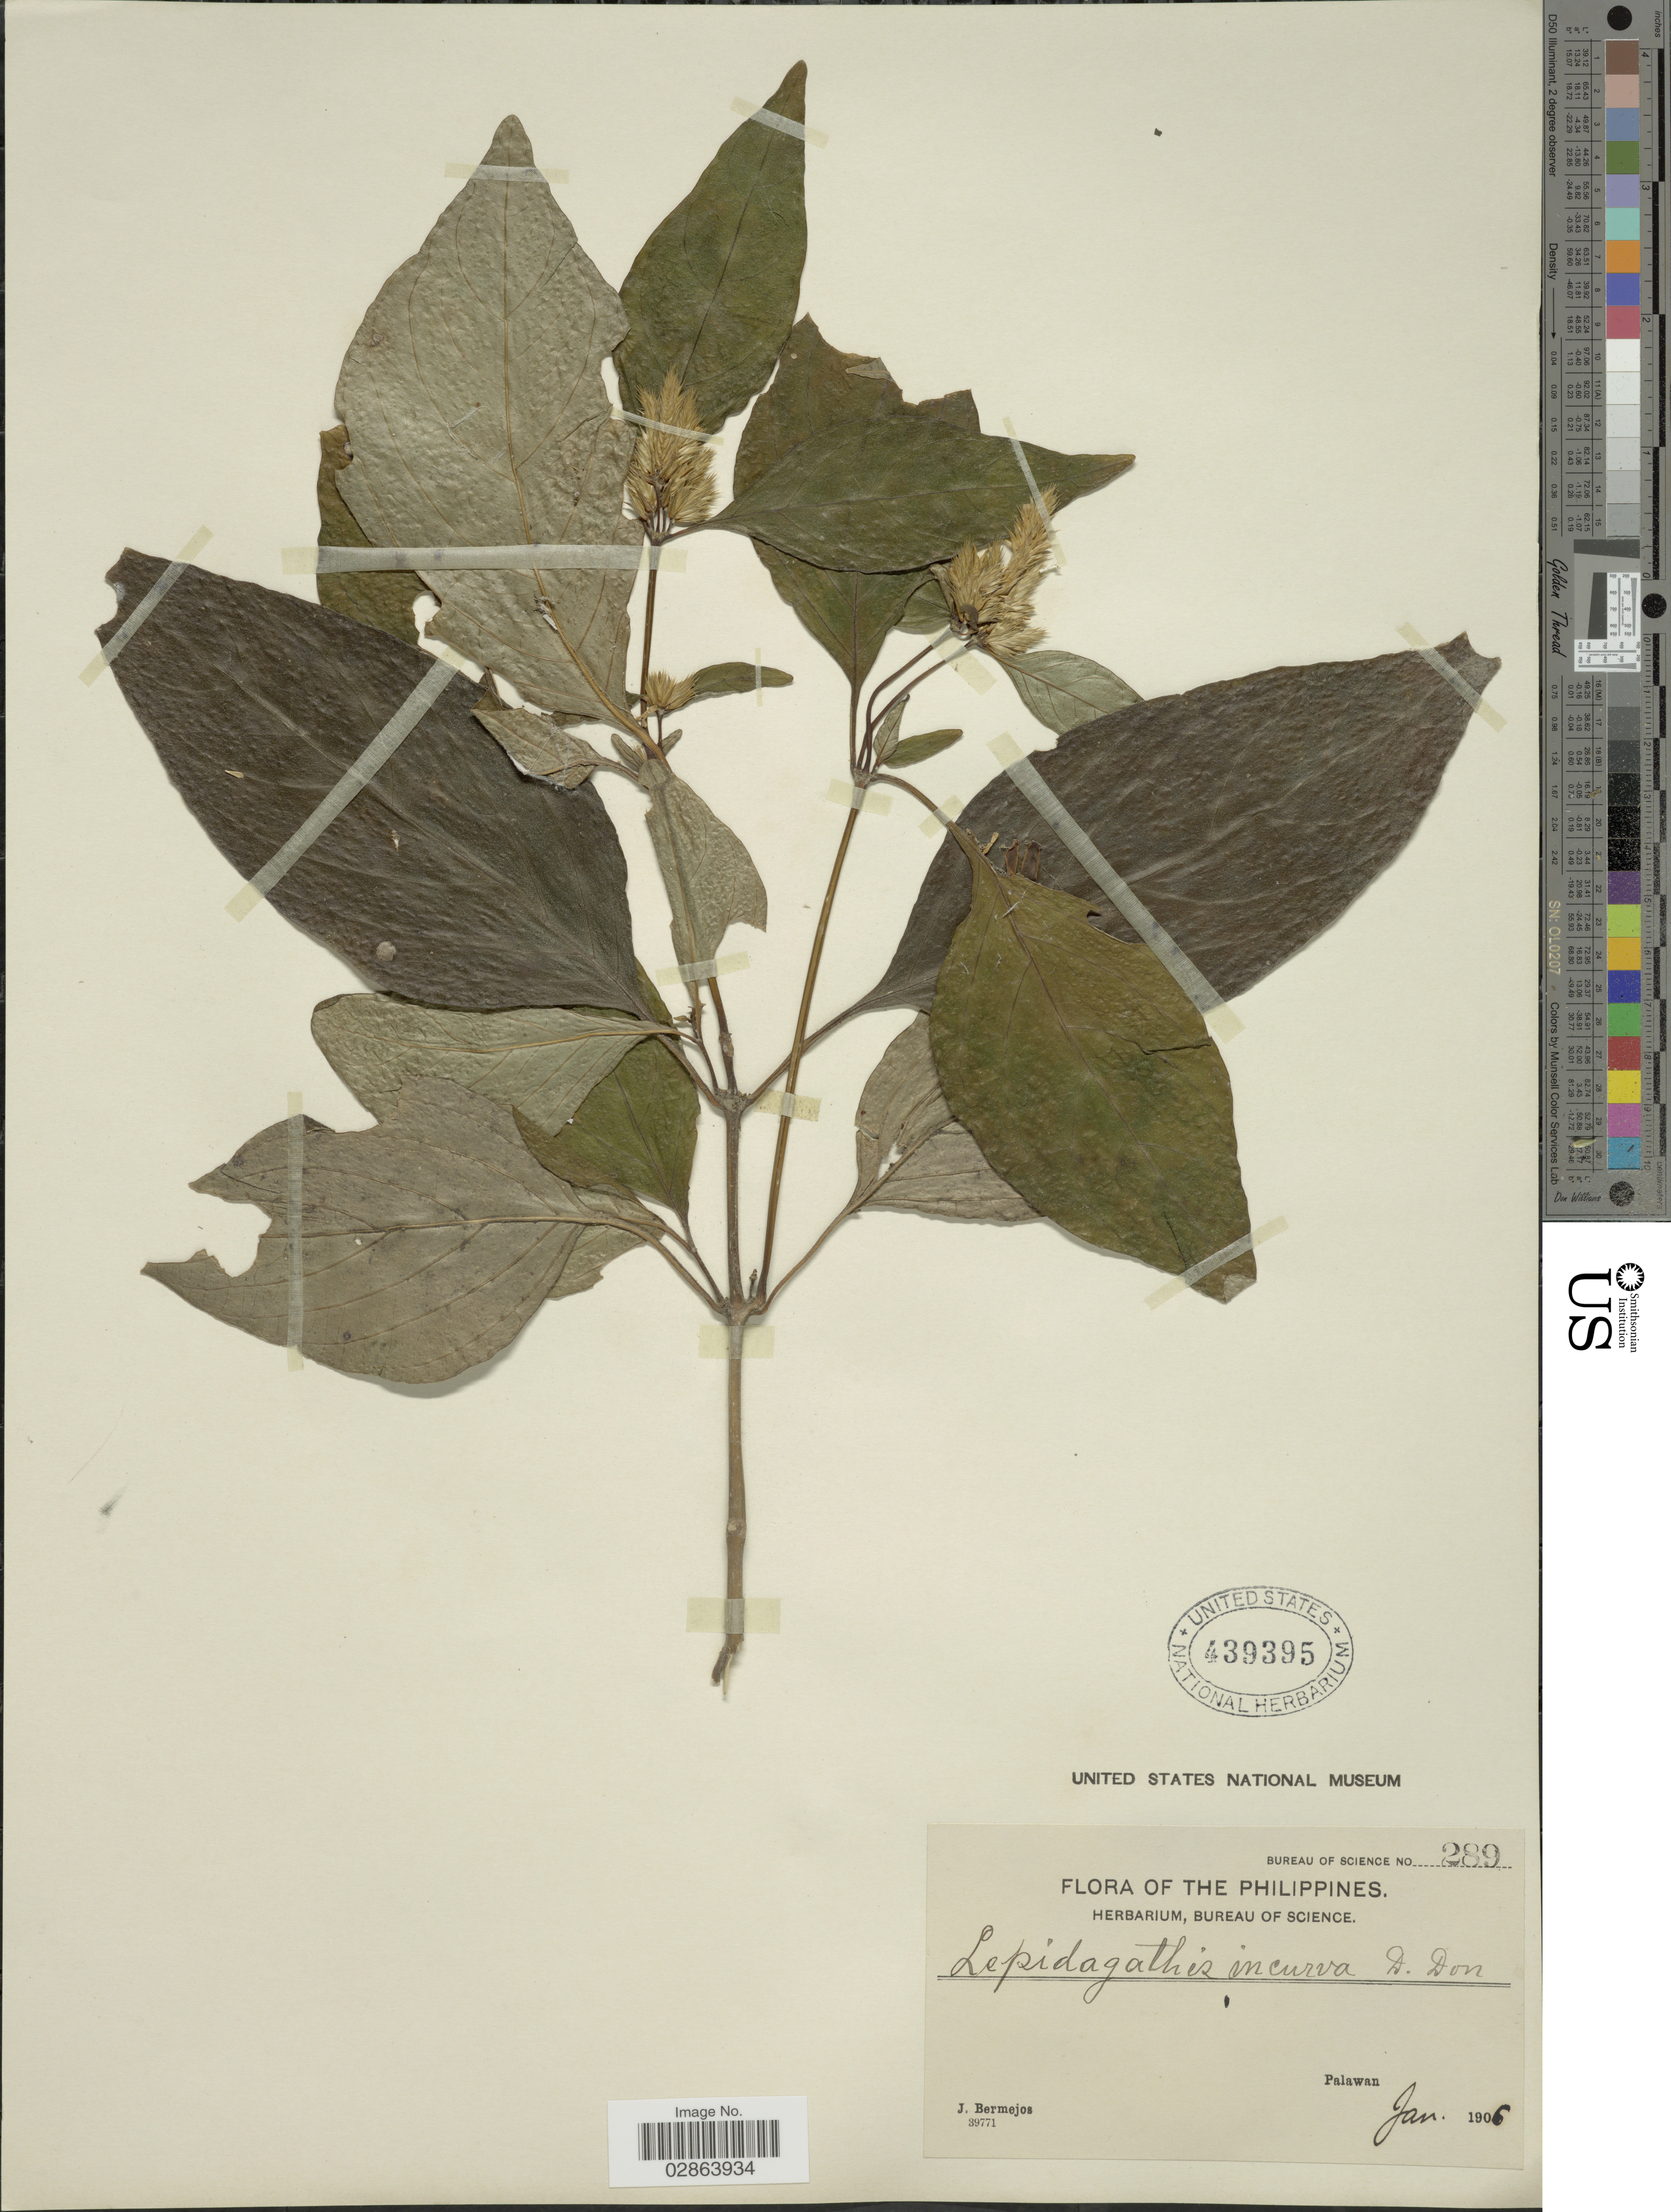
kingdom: Plantae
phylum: Tracheophyta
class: Magnoliopsida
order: Lamiales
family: Acanthaceae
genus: Lepidagathis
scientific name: Lepidagathis incurva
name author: Buch.-Ham. ex D. Don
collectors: J. Bermejos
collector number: Bureau of Science 289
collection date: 1906-01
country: Philippines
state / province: Mimaropa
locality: Palawan.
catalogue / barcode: US 439395